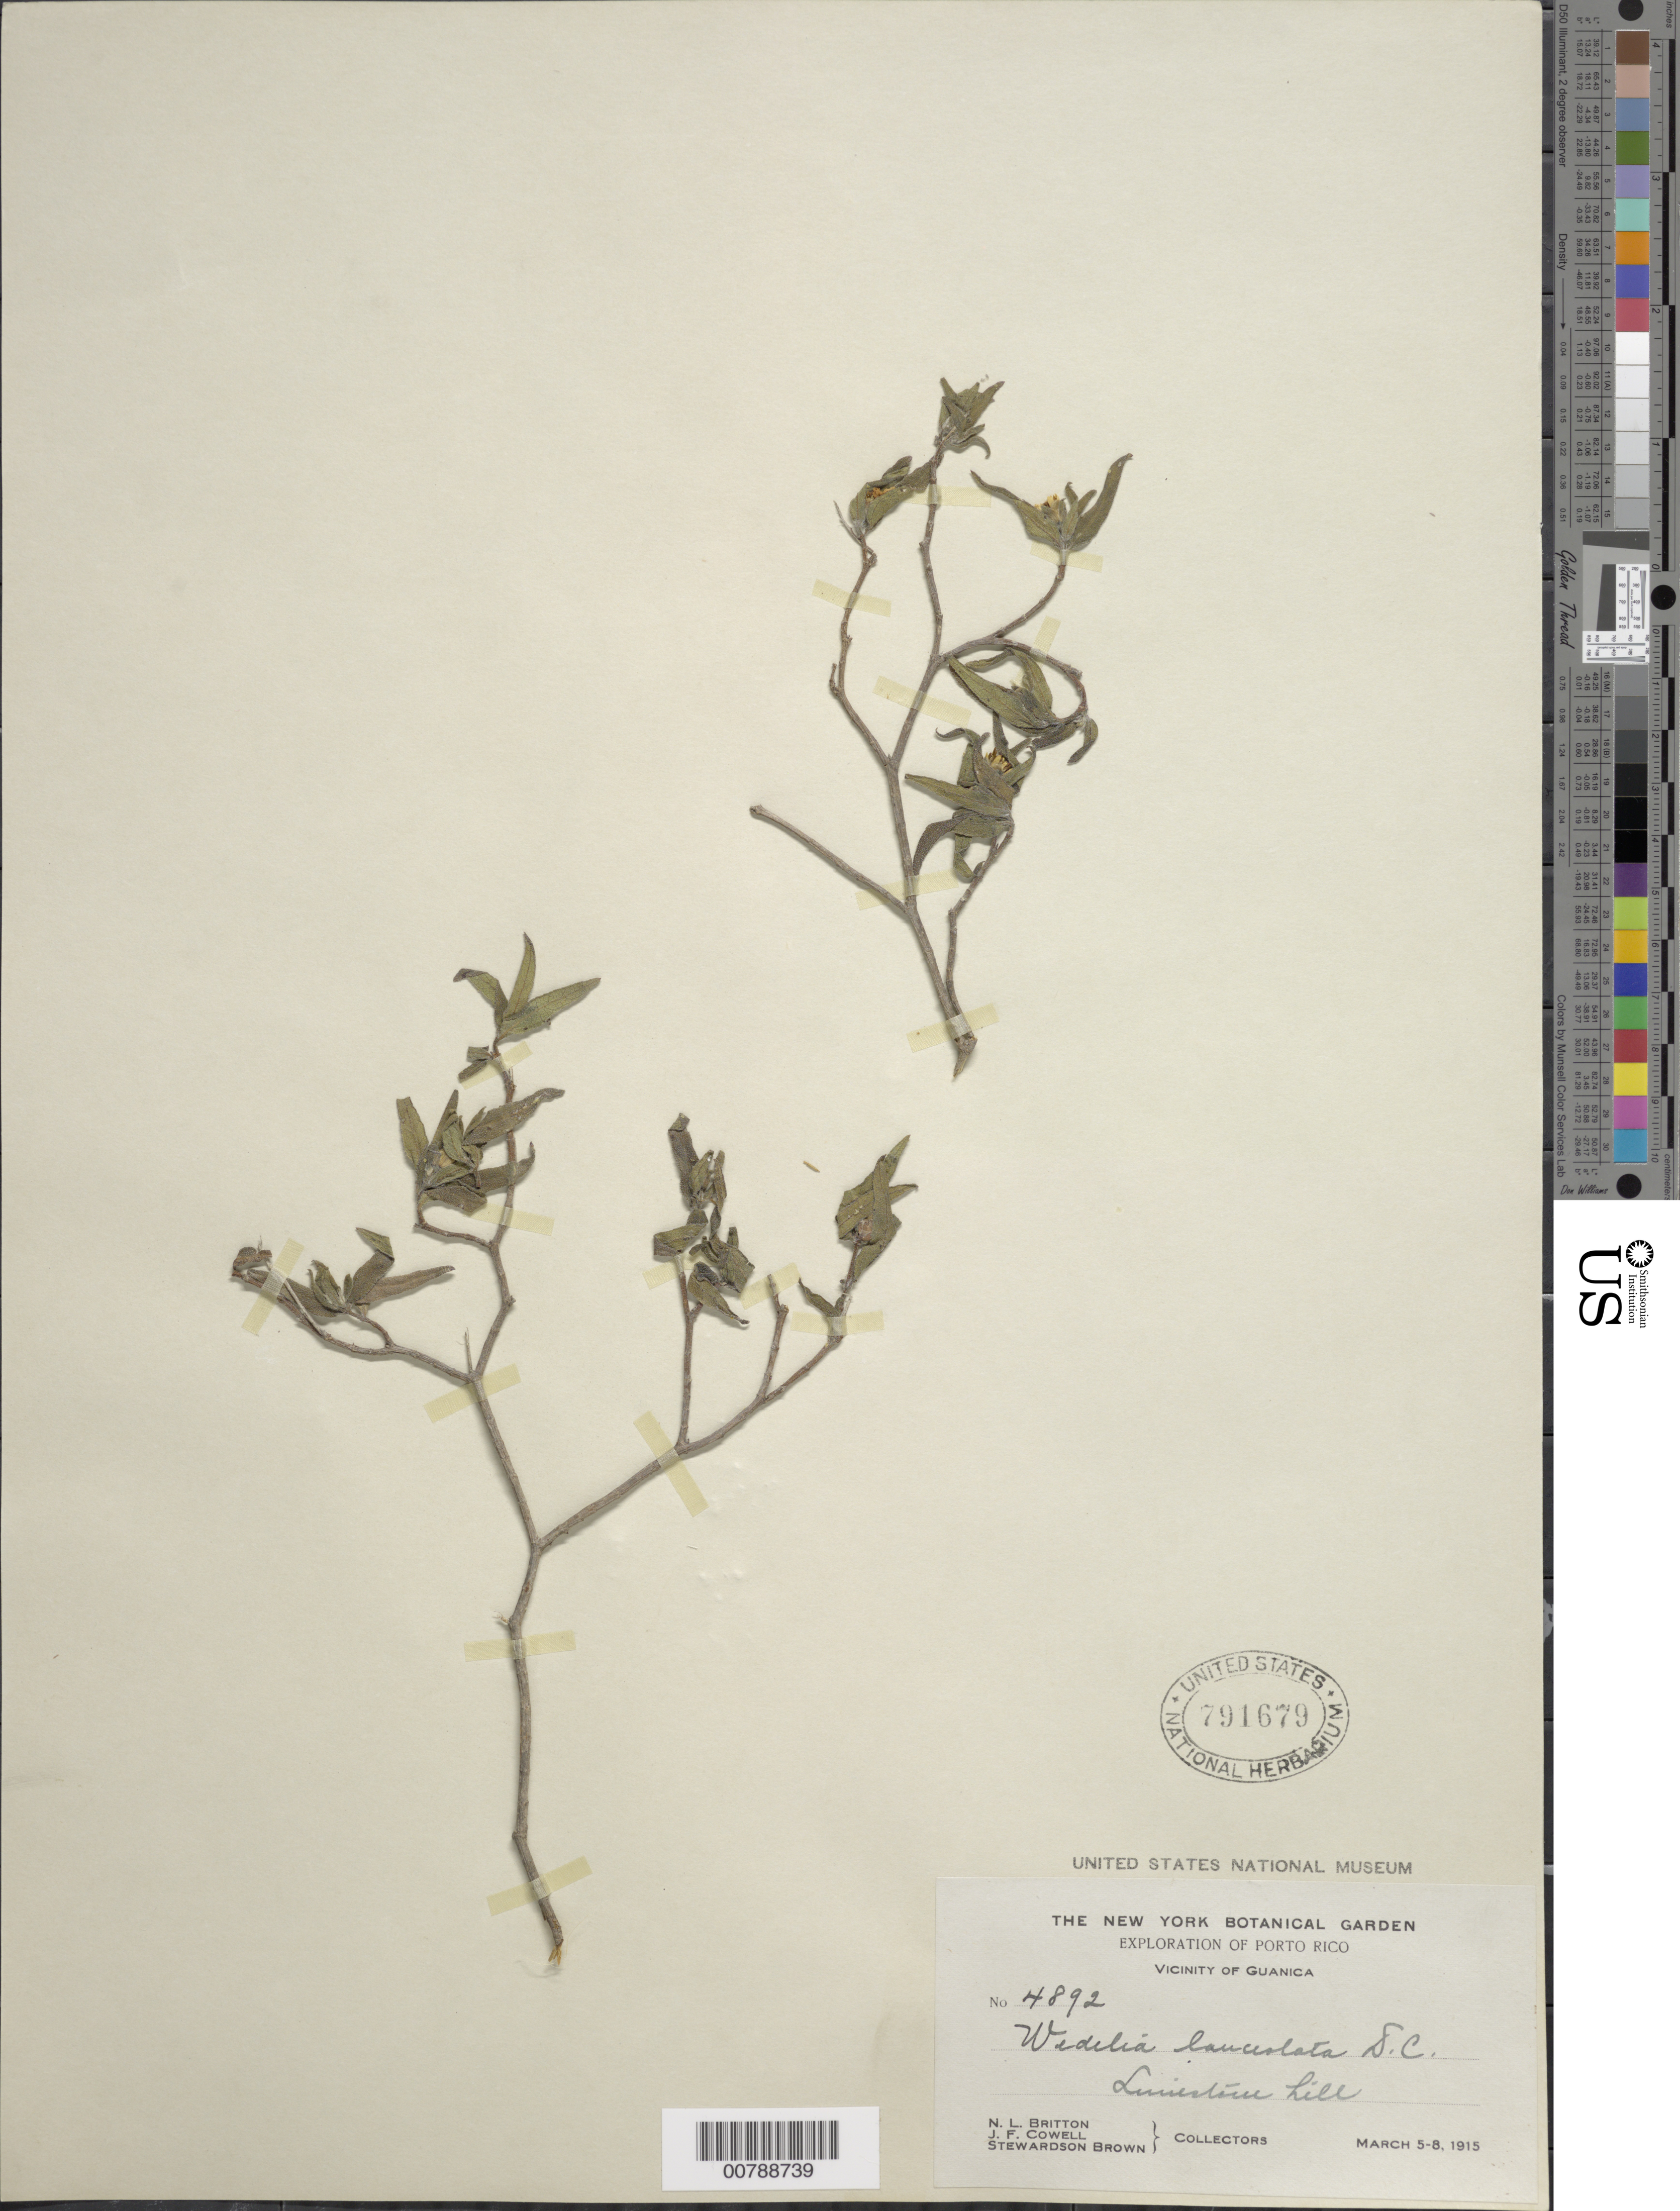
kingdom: Plantae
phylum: Tracheophyta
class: Magnoliopsida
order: Asterales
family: Asteraceae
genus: Wedelia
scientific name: Wedelia lanceolata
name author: DC.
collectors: N. Britton, J. F. Cowell & S. Brown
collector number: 4892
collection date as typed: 05 Mar 1915 to 08 Mar 1915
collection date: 1915-03-05/1915-03-08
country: Puerto Rico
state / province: Guánica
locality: Vicinity of Guanica. Limestone hill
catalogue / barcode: US 791679